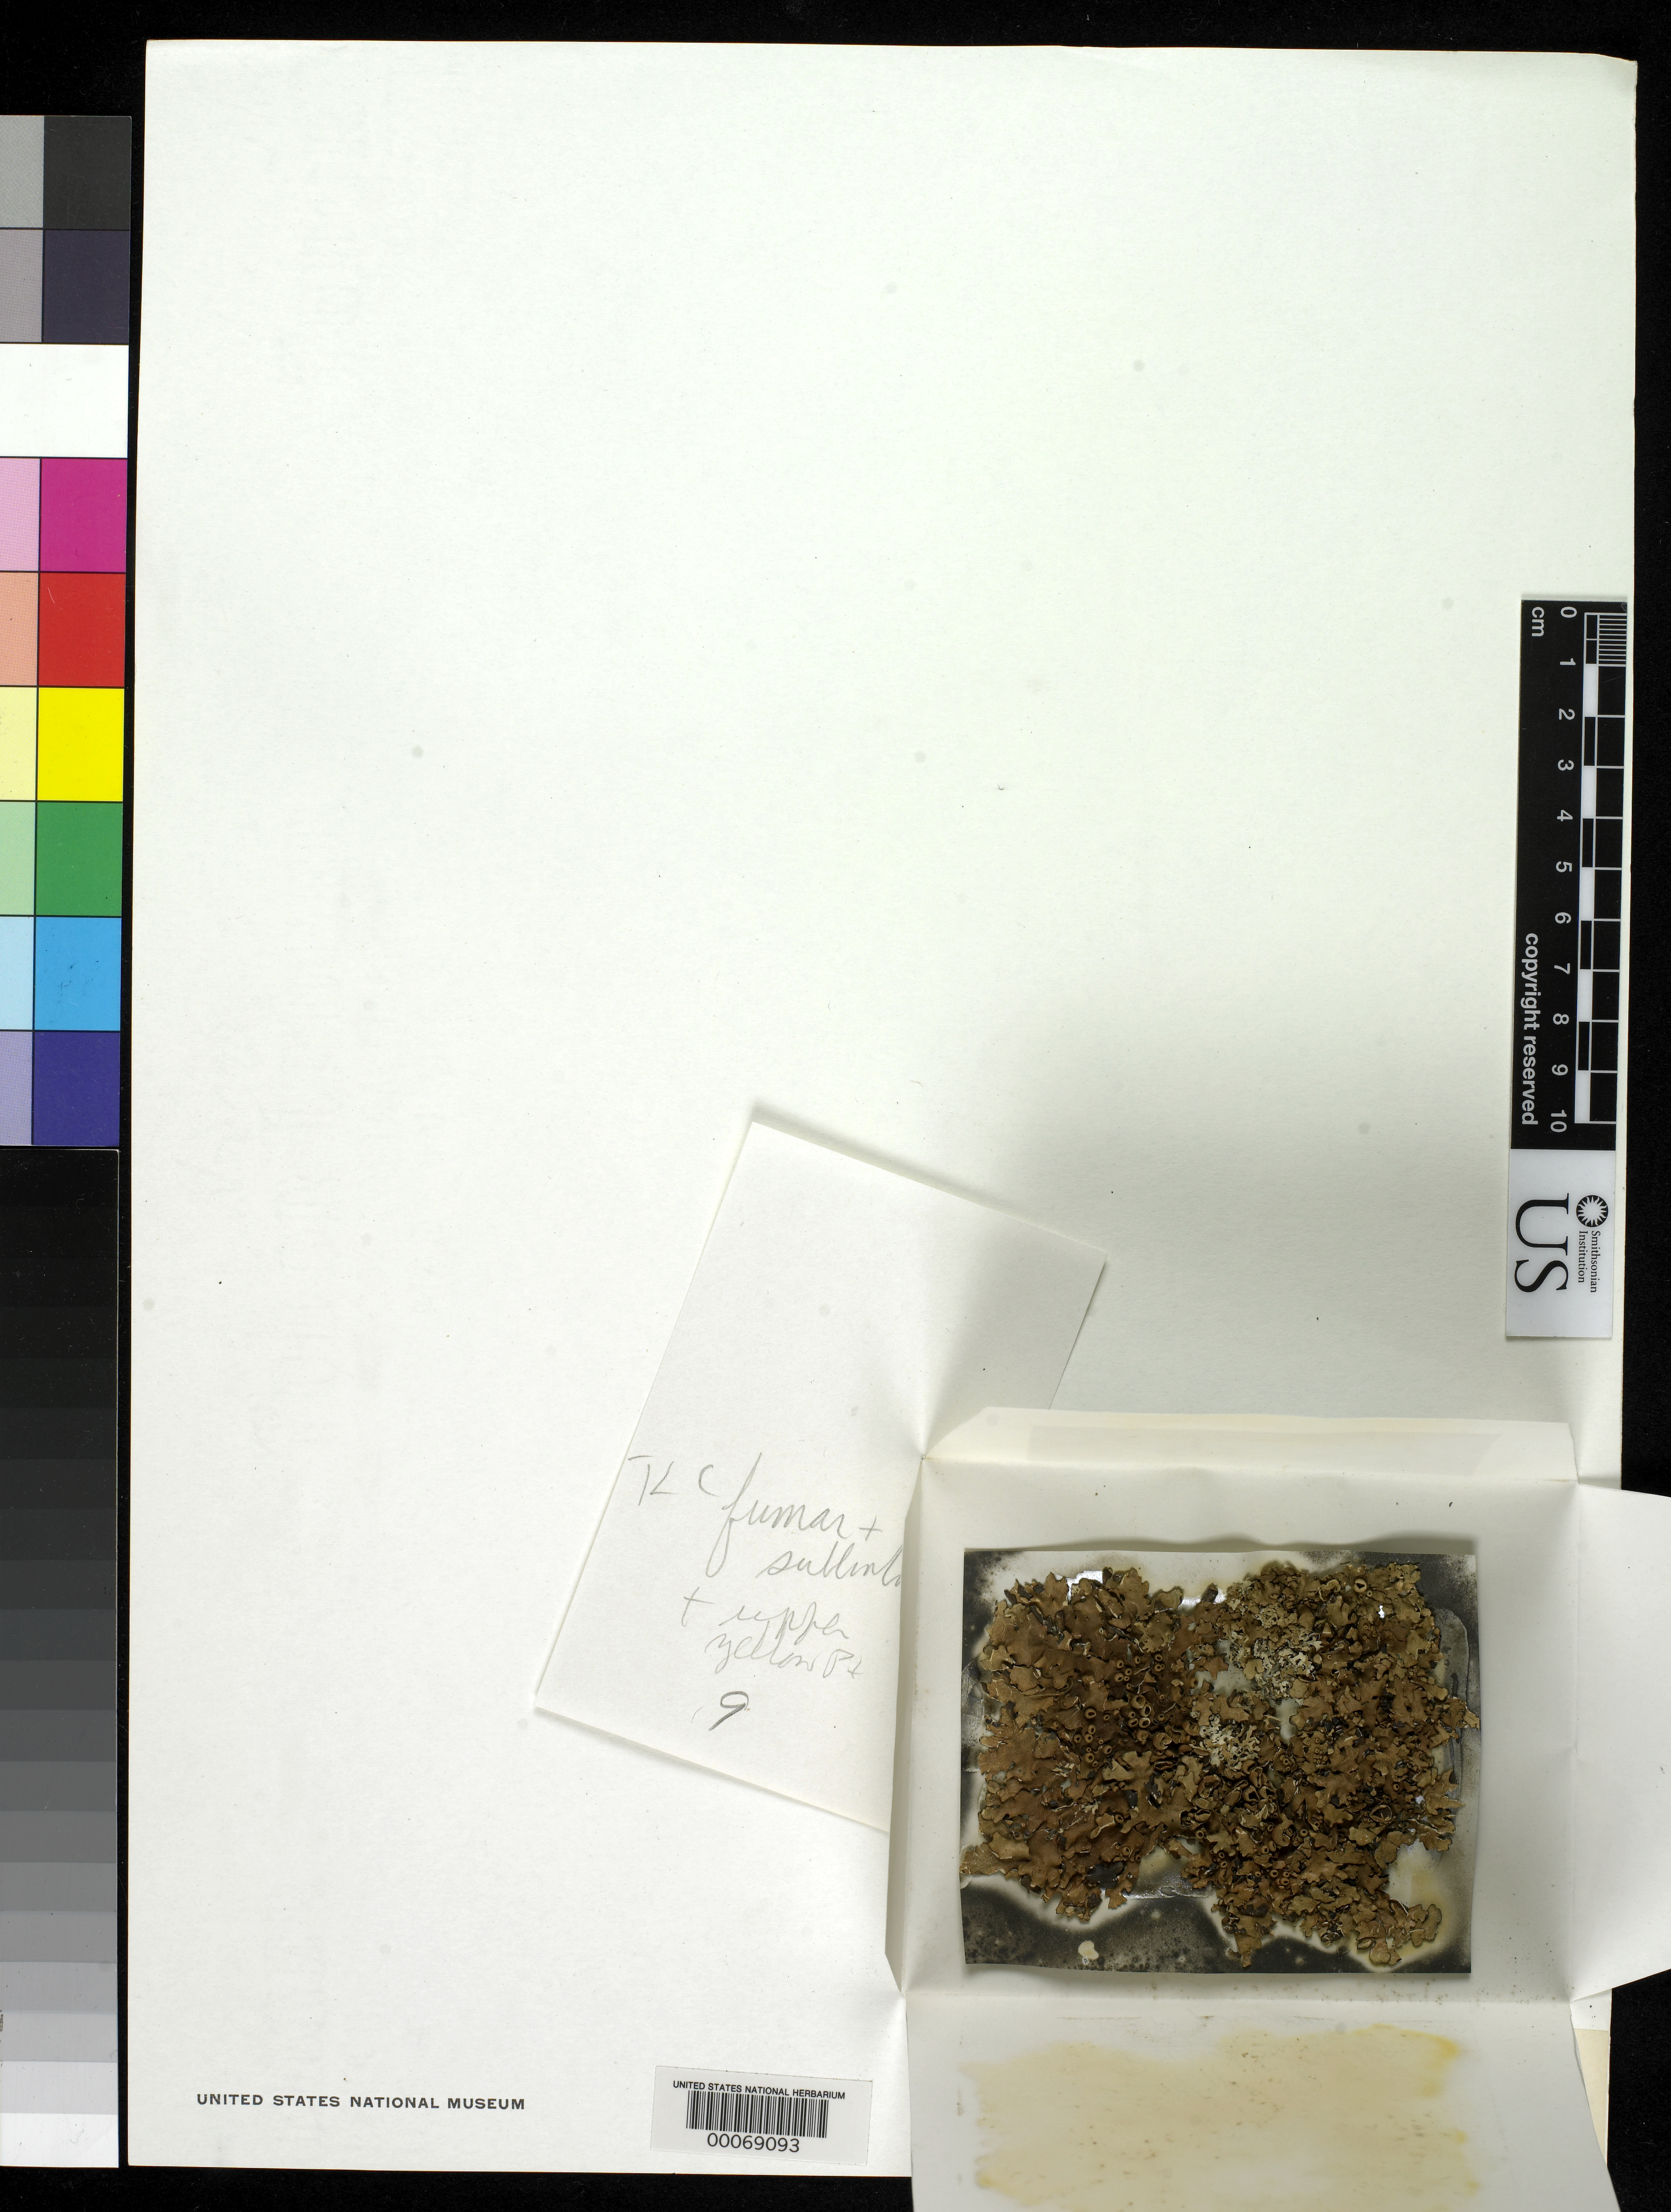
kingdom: Fungi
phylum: Ascomycota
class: Lecanoromycetes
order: Lecanorales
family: Parmeliaceae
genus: Parmelia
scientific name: Parmelia wrightii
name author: C.W. Dodge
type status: Isotype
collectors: C. Wright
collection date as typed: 1853 to -- --- 1856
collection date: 1853/1856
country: South Africa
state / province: Western Cape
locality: Simon's Bay.